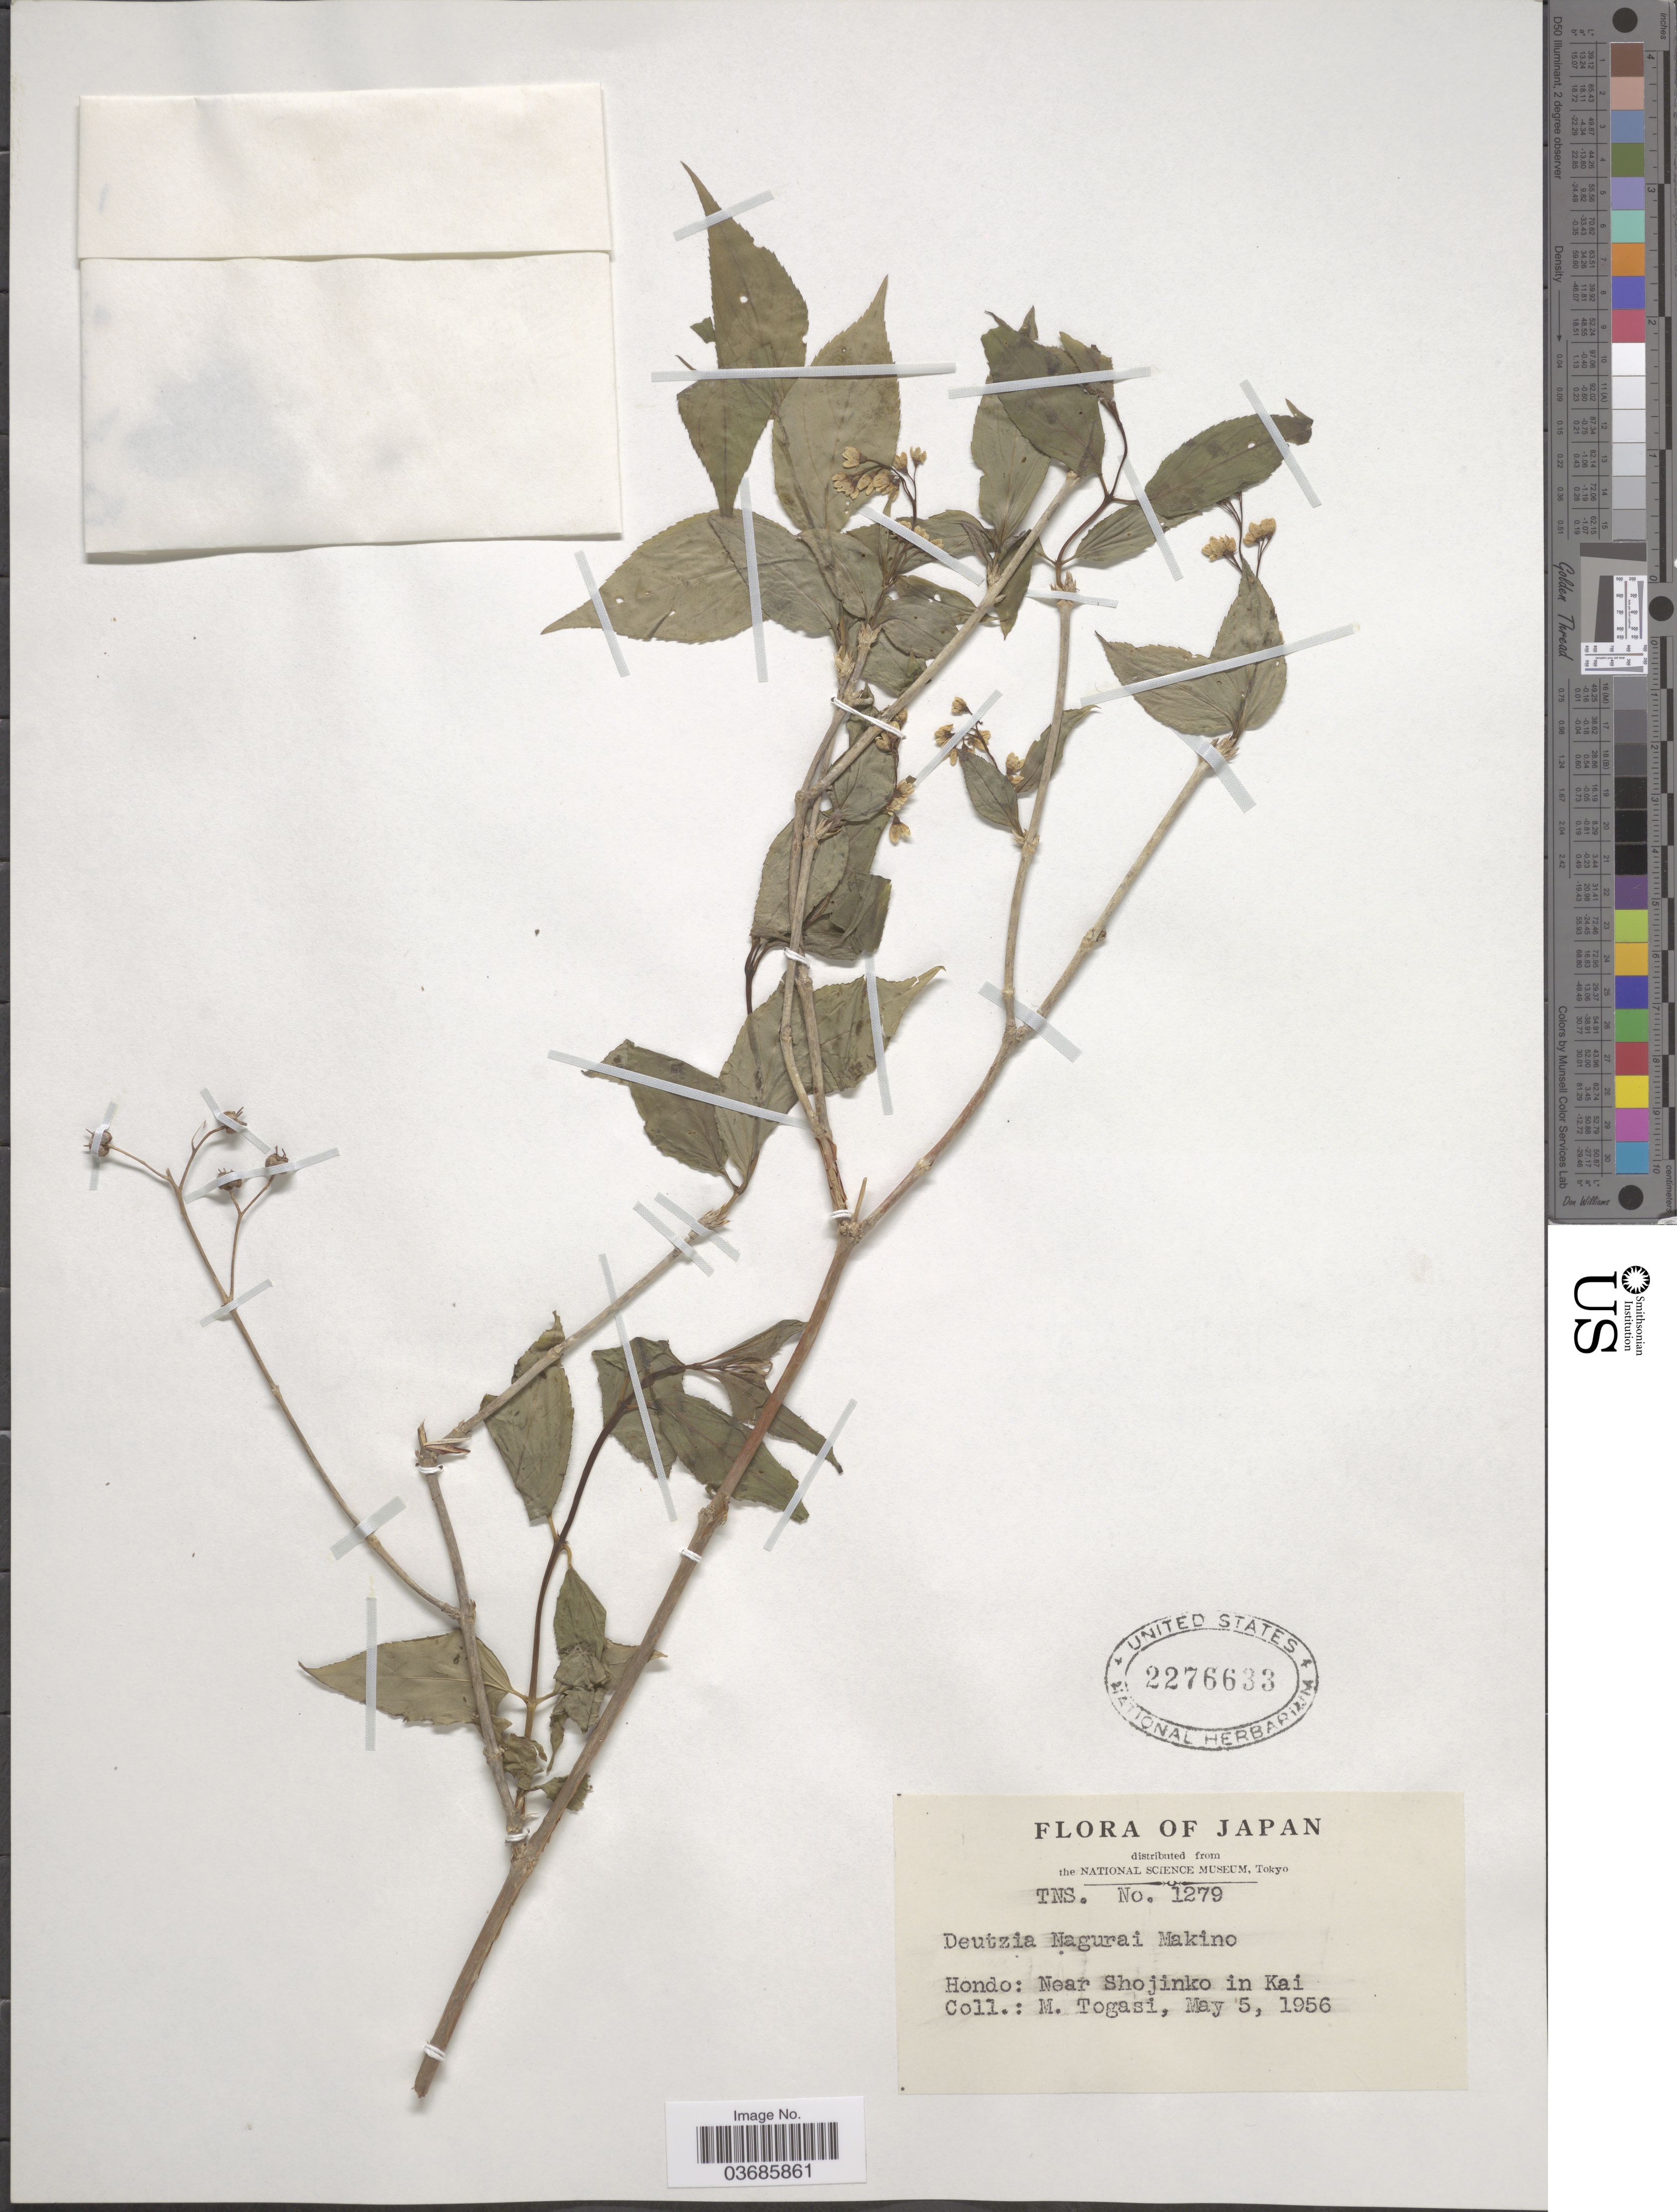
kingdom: Plantae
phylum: Tracheophyta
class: Magnoliopsida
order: Cornales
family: Hydrangeaceae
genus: Deutzia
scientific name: Deutzia nagurai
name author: (Makino) Makino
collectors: M. Togasi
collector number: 1279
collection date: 1956-05-05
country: Japan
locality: Hondo: Near Shojinko in Kai.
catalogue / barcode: US 2276633